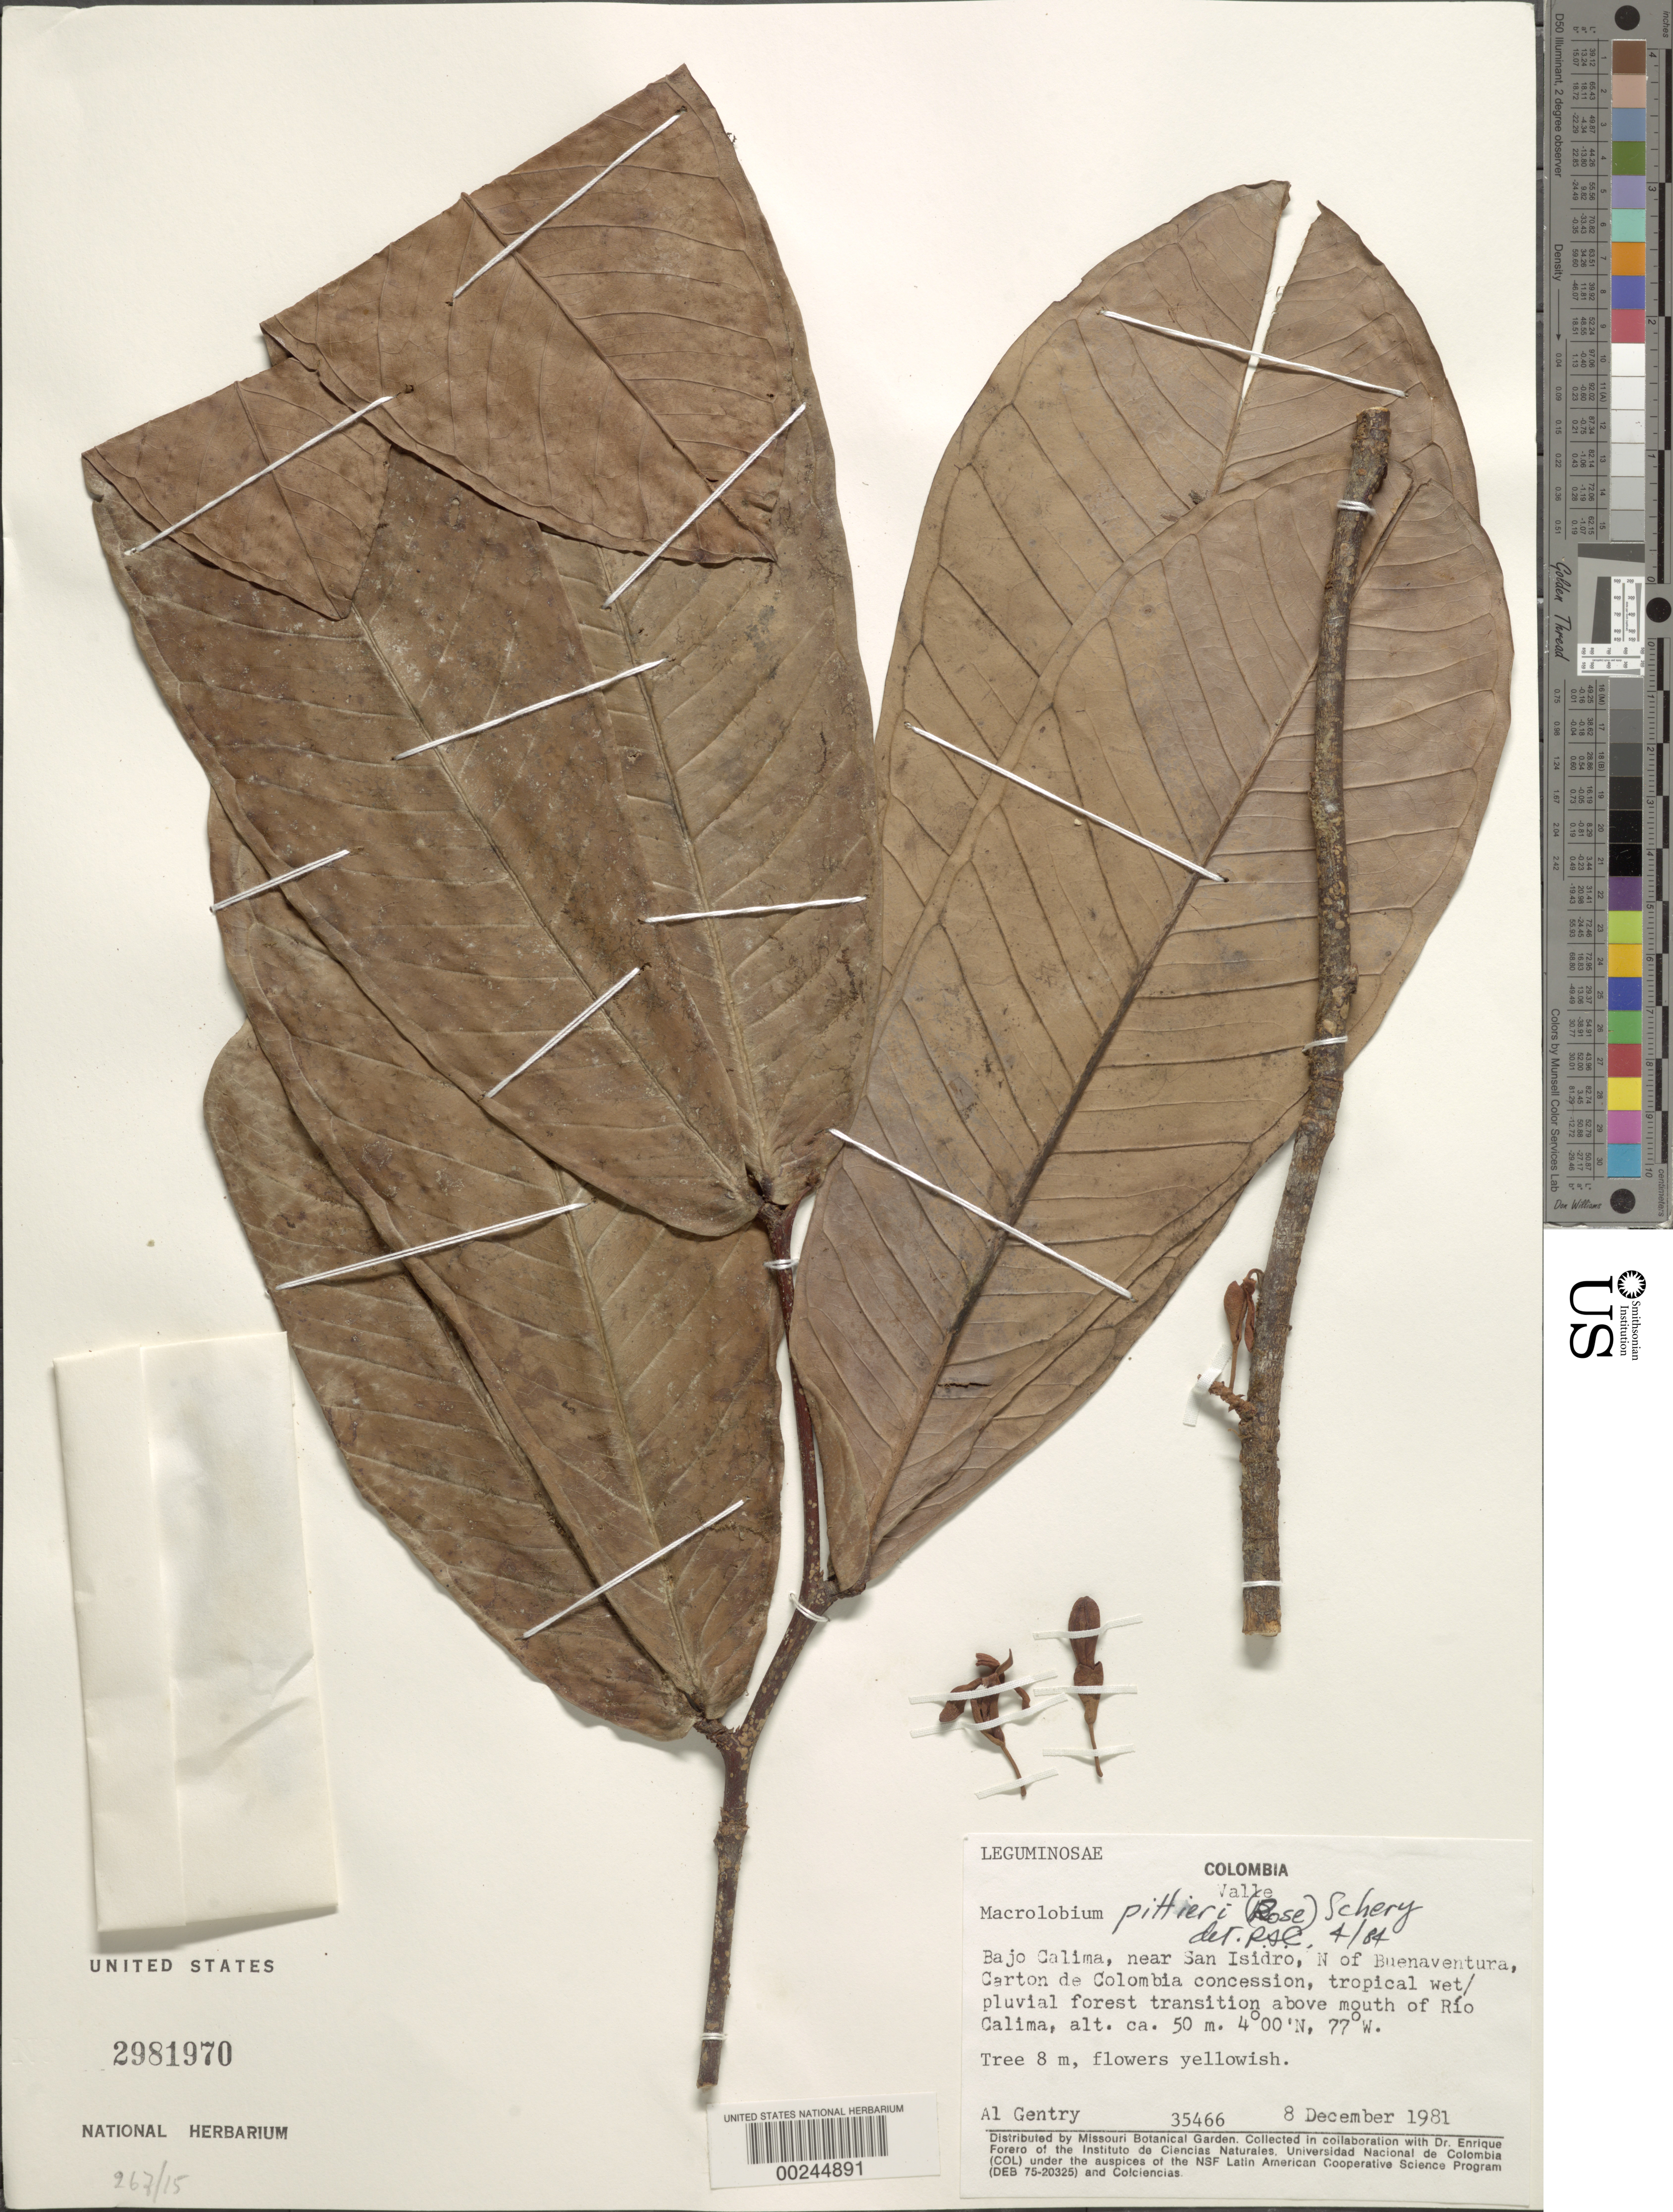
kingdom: Plantae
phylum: Tracheophyta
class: Magnoliopsida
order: Fabales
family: Fabaceae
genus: Macrolobium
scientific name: Macrolobium pittieri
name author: (Rose) Schery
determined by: Trujillo, A. M.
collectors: A. H. Gentry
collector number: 35466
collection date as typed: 08 Dec 1981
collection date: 1981-12-08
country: Colombia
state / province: Valle del Cauca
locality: Bajo Calima, near San Isidro, N of Buena Ventura, carton de Colombia concession, above mouth of Rio Calima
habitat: Tropical wet/pluvial forest transition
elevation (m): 50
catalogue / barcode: US 2981970